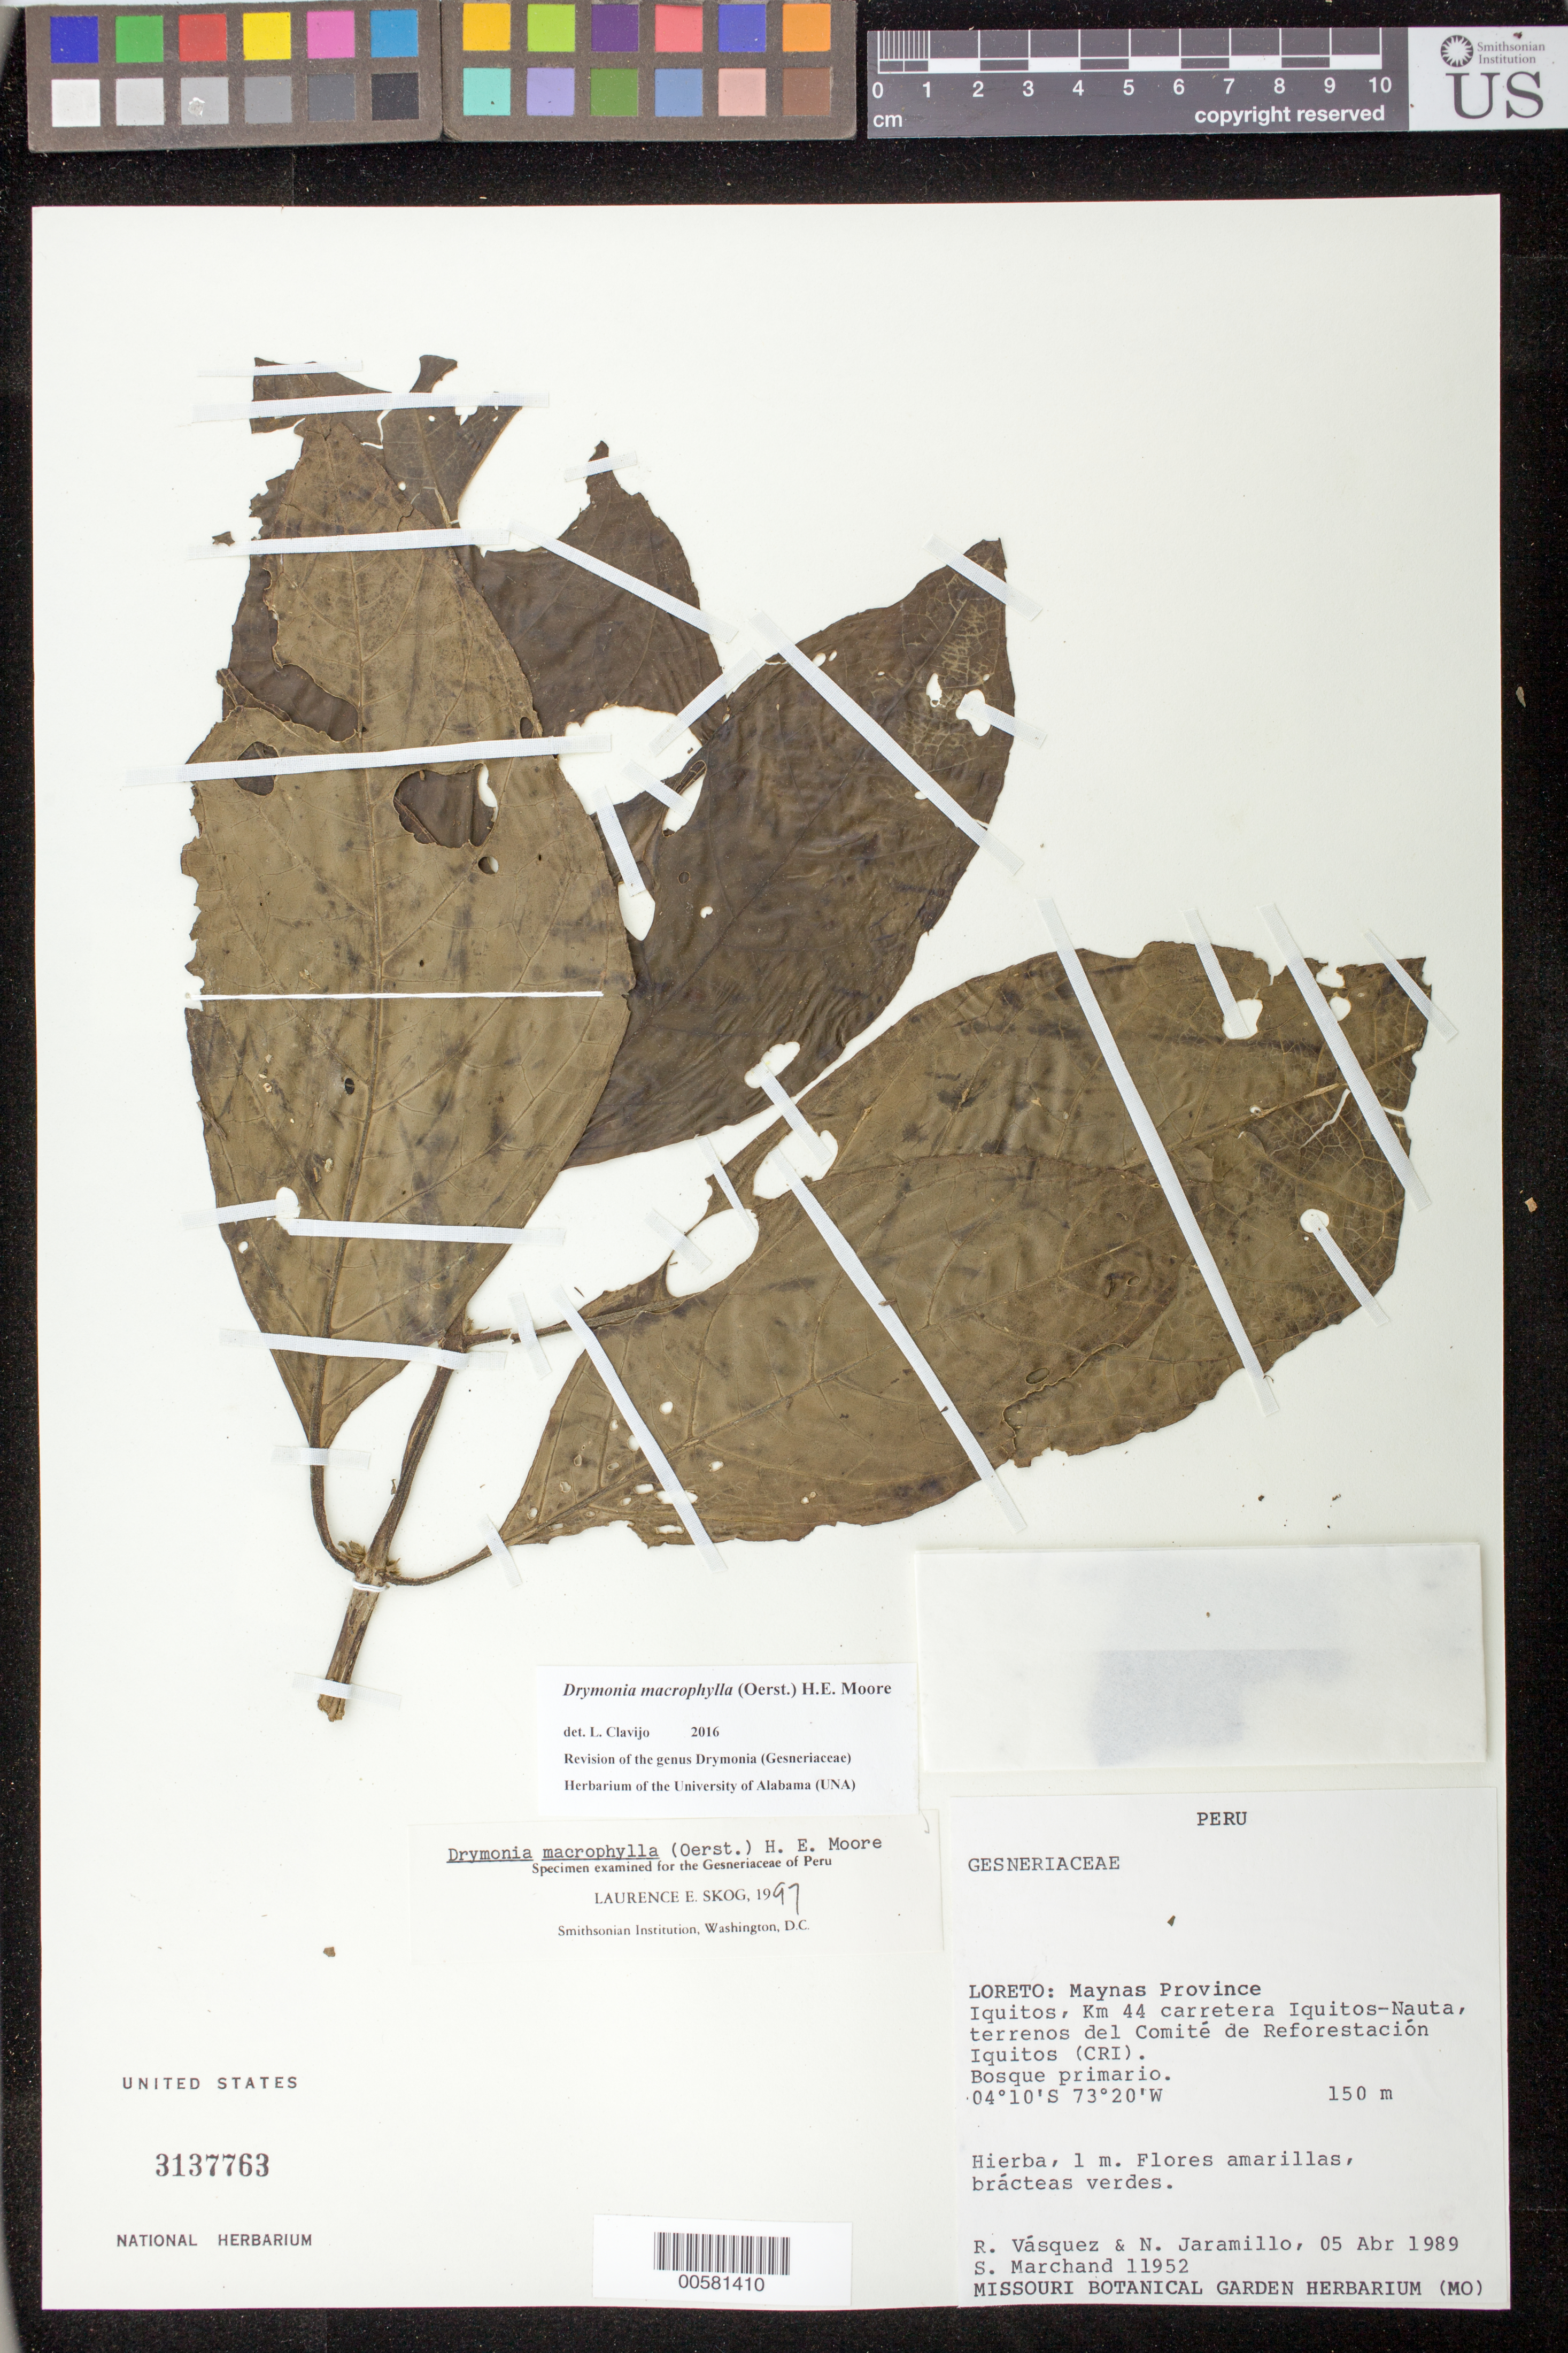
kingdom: Plantae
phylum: Tracheophyta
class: Magnoliopsida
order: Lamiales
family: Gesneriaceae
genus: Drymonia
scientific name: Drymonia macrophylla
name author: (Oerst.) H.E. Moore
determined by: Skog, Laurence E.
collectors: R. Vásquez, N. Jaramillo & S. Marchand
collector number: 11952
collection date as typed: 05 Apr 1989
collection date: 1989-04-05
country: Peru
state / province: Loreto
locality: Prov. Maynas; Iquitos, Km 44 carretera Iquitos - Nauta, terrenos del Comité de Reforestación Iquitos (CRI)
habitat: Bosque primario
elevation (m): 150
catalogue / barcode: US 3137763